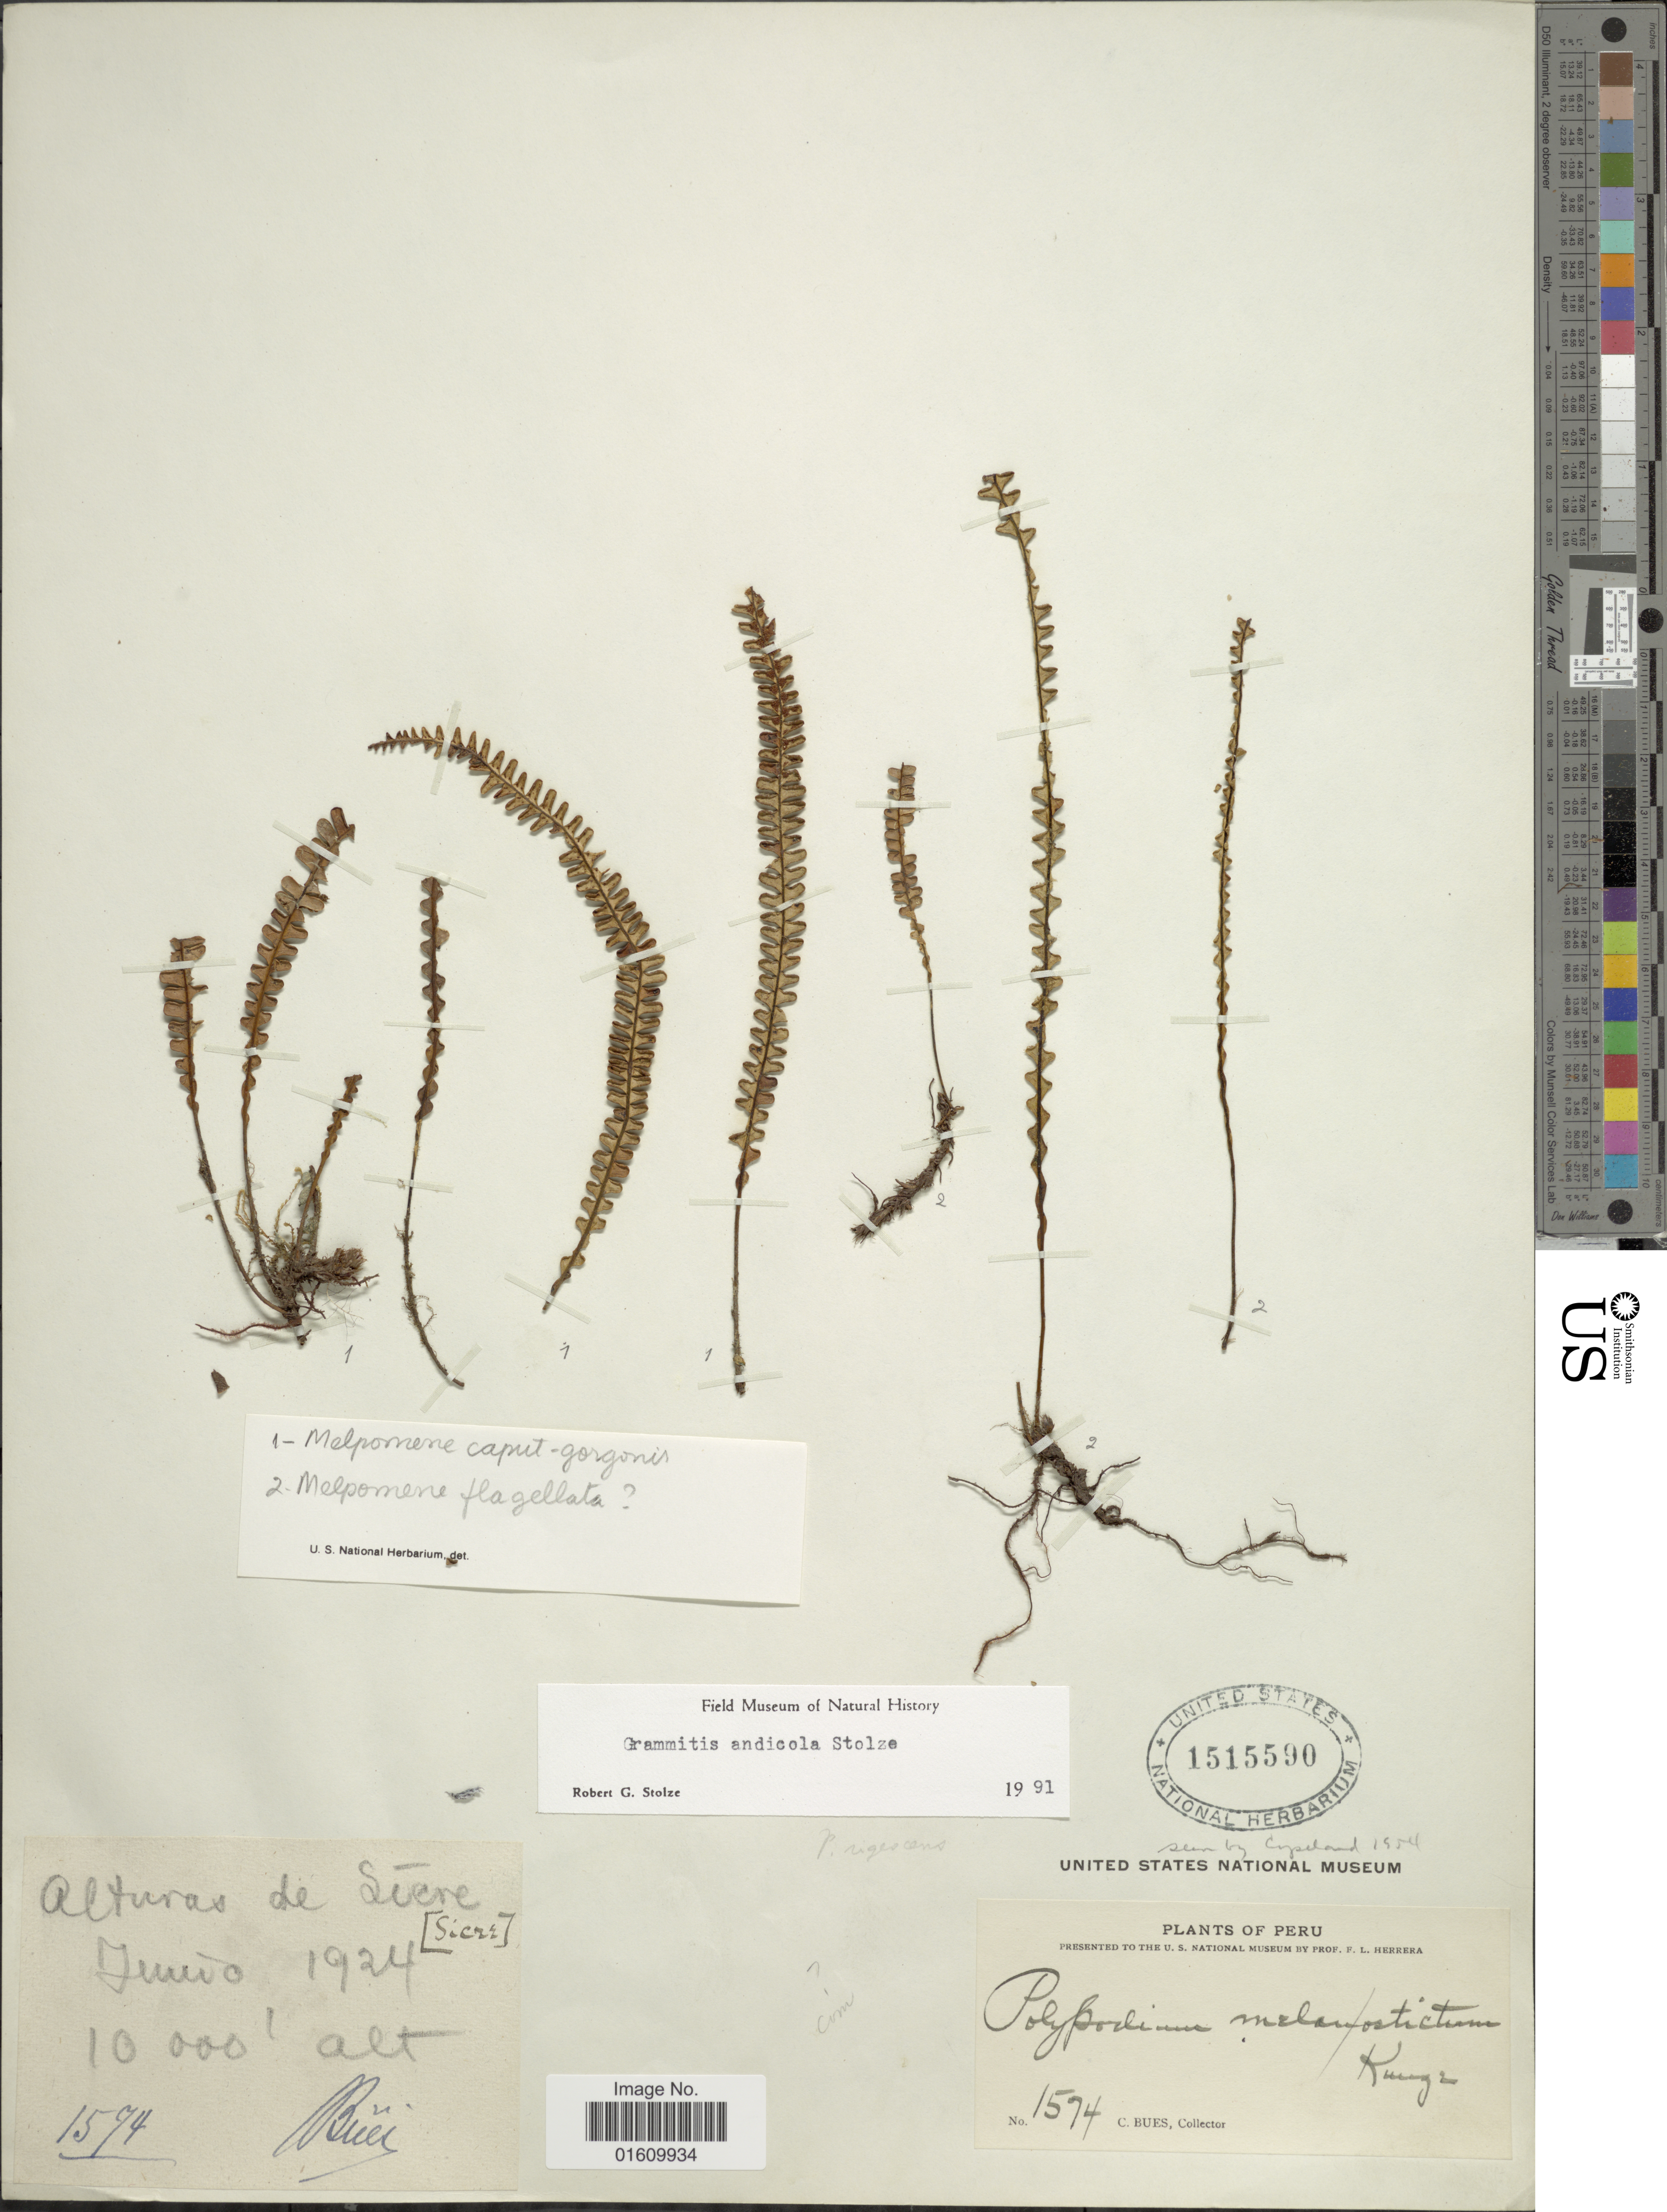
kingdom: Plantae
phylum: Tracheophyta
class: Polypodiopsida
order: Polypodiales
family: Polypodiaceae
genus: Melpomene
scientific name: Melpomene flabelliformis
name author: (Poir.) A.R. Sm. & R.C. Moran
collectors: C. Bues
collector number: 1574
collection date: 1924-06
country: Peru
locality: Alturas de Sicre.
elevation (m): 3048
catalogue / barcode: US 1515590